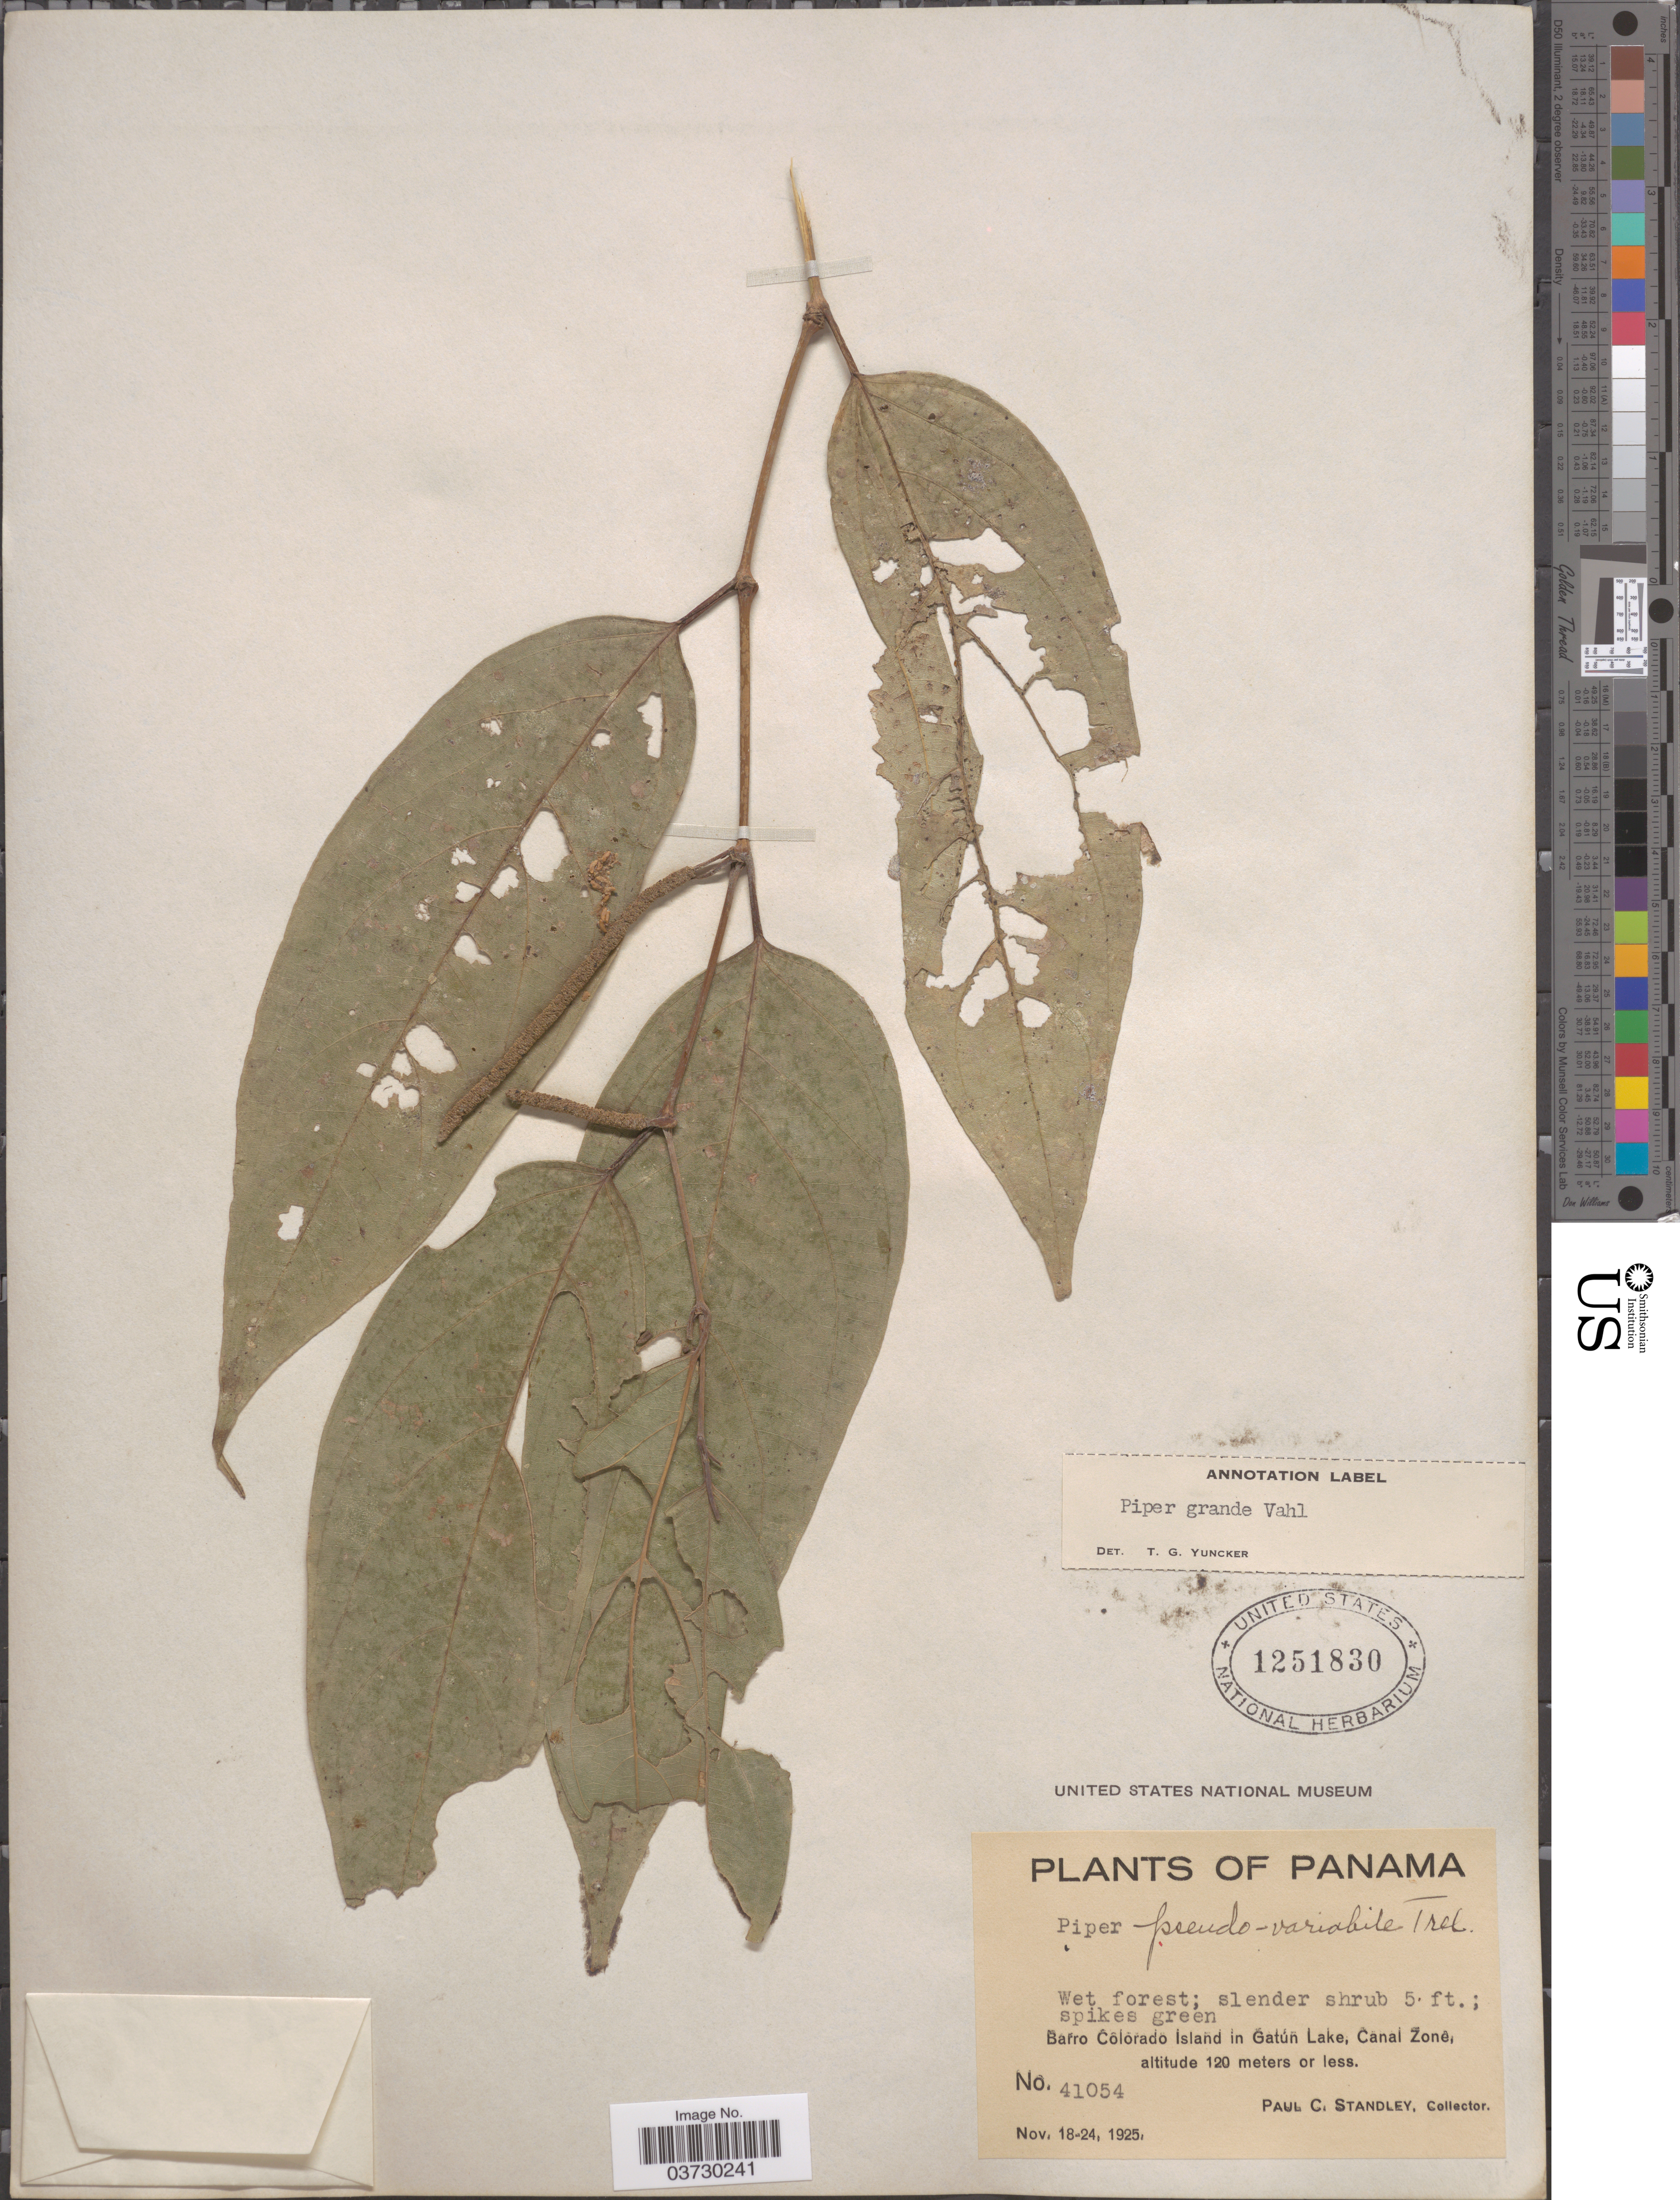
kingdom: Plantae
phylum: Tracheophyta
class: Magnoliopsida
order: Piperales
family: Piperaceae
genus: Piper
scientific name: Piper grande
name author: Vahl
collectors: P. C. Standley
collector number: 41054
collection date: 1925-11-18/1925-11-24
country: Panama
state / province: Panamá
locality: Barro Colorado Island in Gatún Lake, Canal Zone.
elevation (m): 120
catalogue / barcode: US 1251830